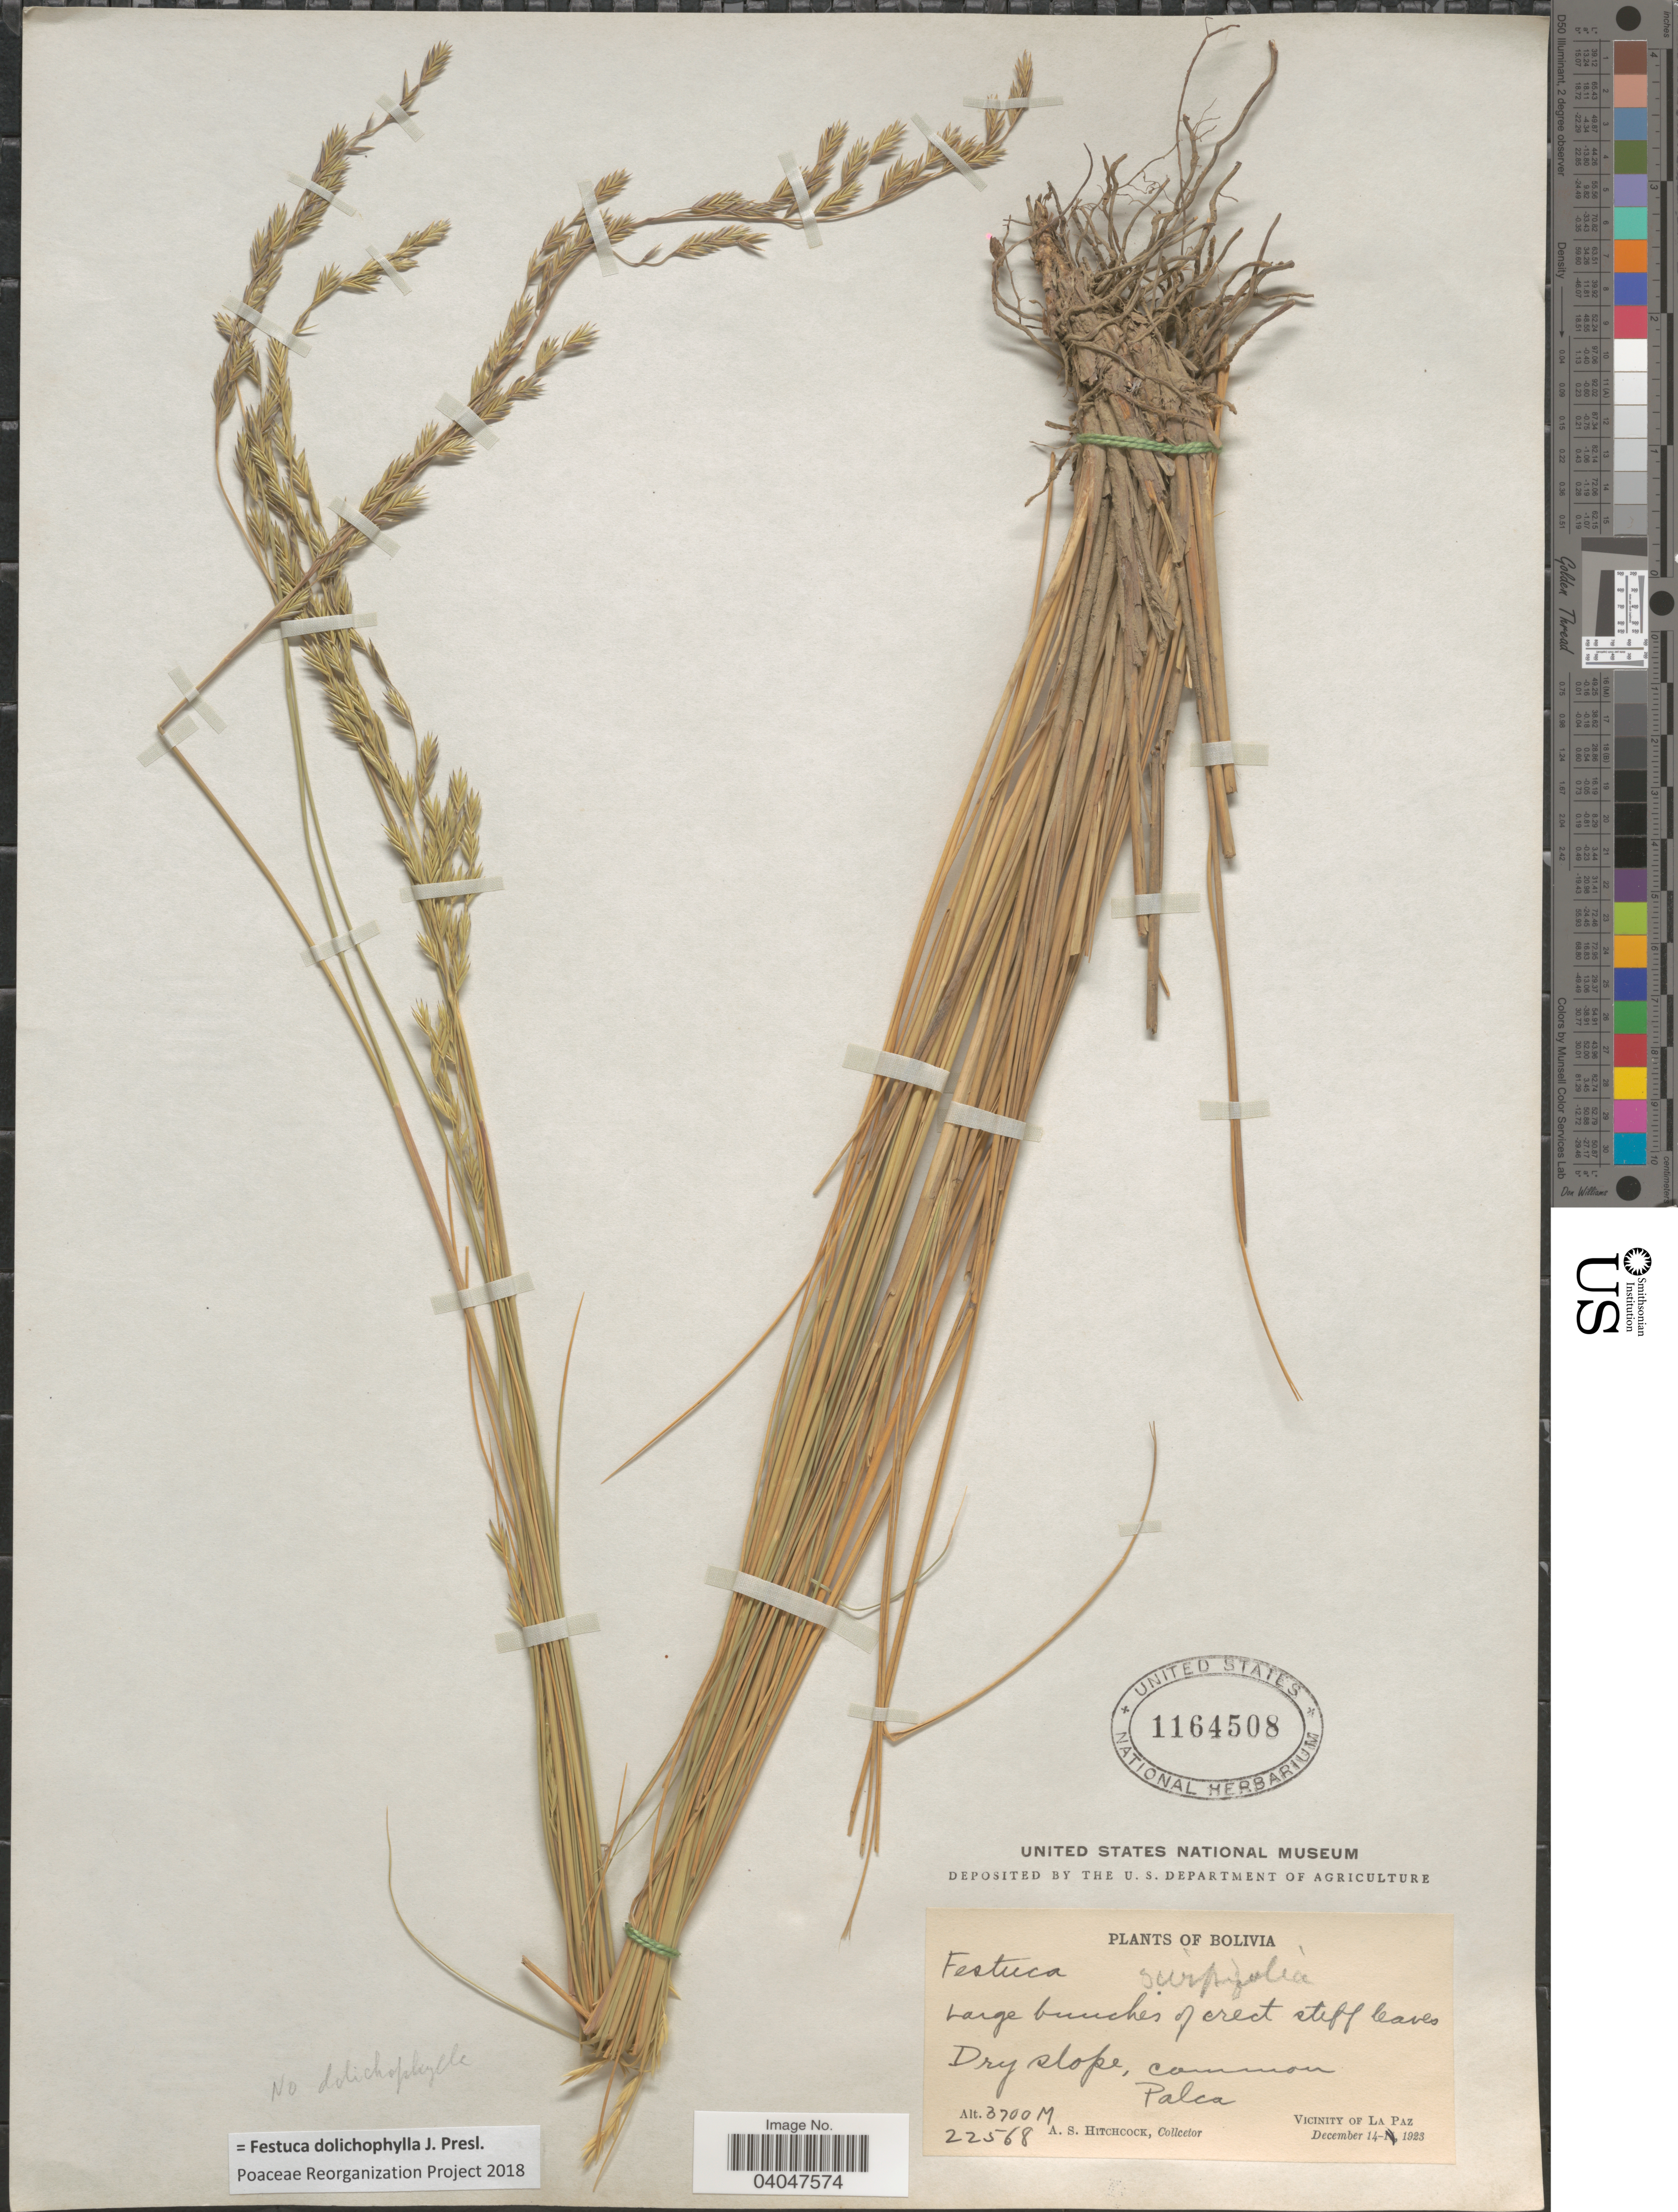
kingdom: Plantae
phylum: Tracheophyta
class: Liliopsida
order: Poales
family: Poaceae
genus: Festuca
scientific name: Festuca dolichophylla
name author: J. Presl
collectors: A. S. Hitchcock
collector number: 22568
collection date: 1923-12-14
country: Bolivia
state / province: La Paz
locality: Common Palca. Vicinity of La Paz.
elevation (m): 3700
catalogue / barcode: US 1164508